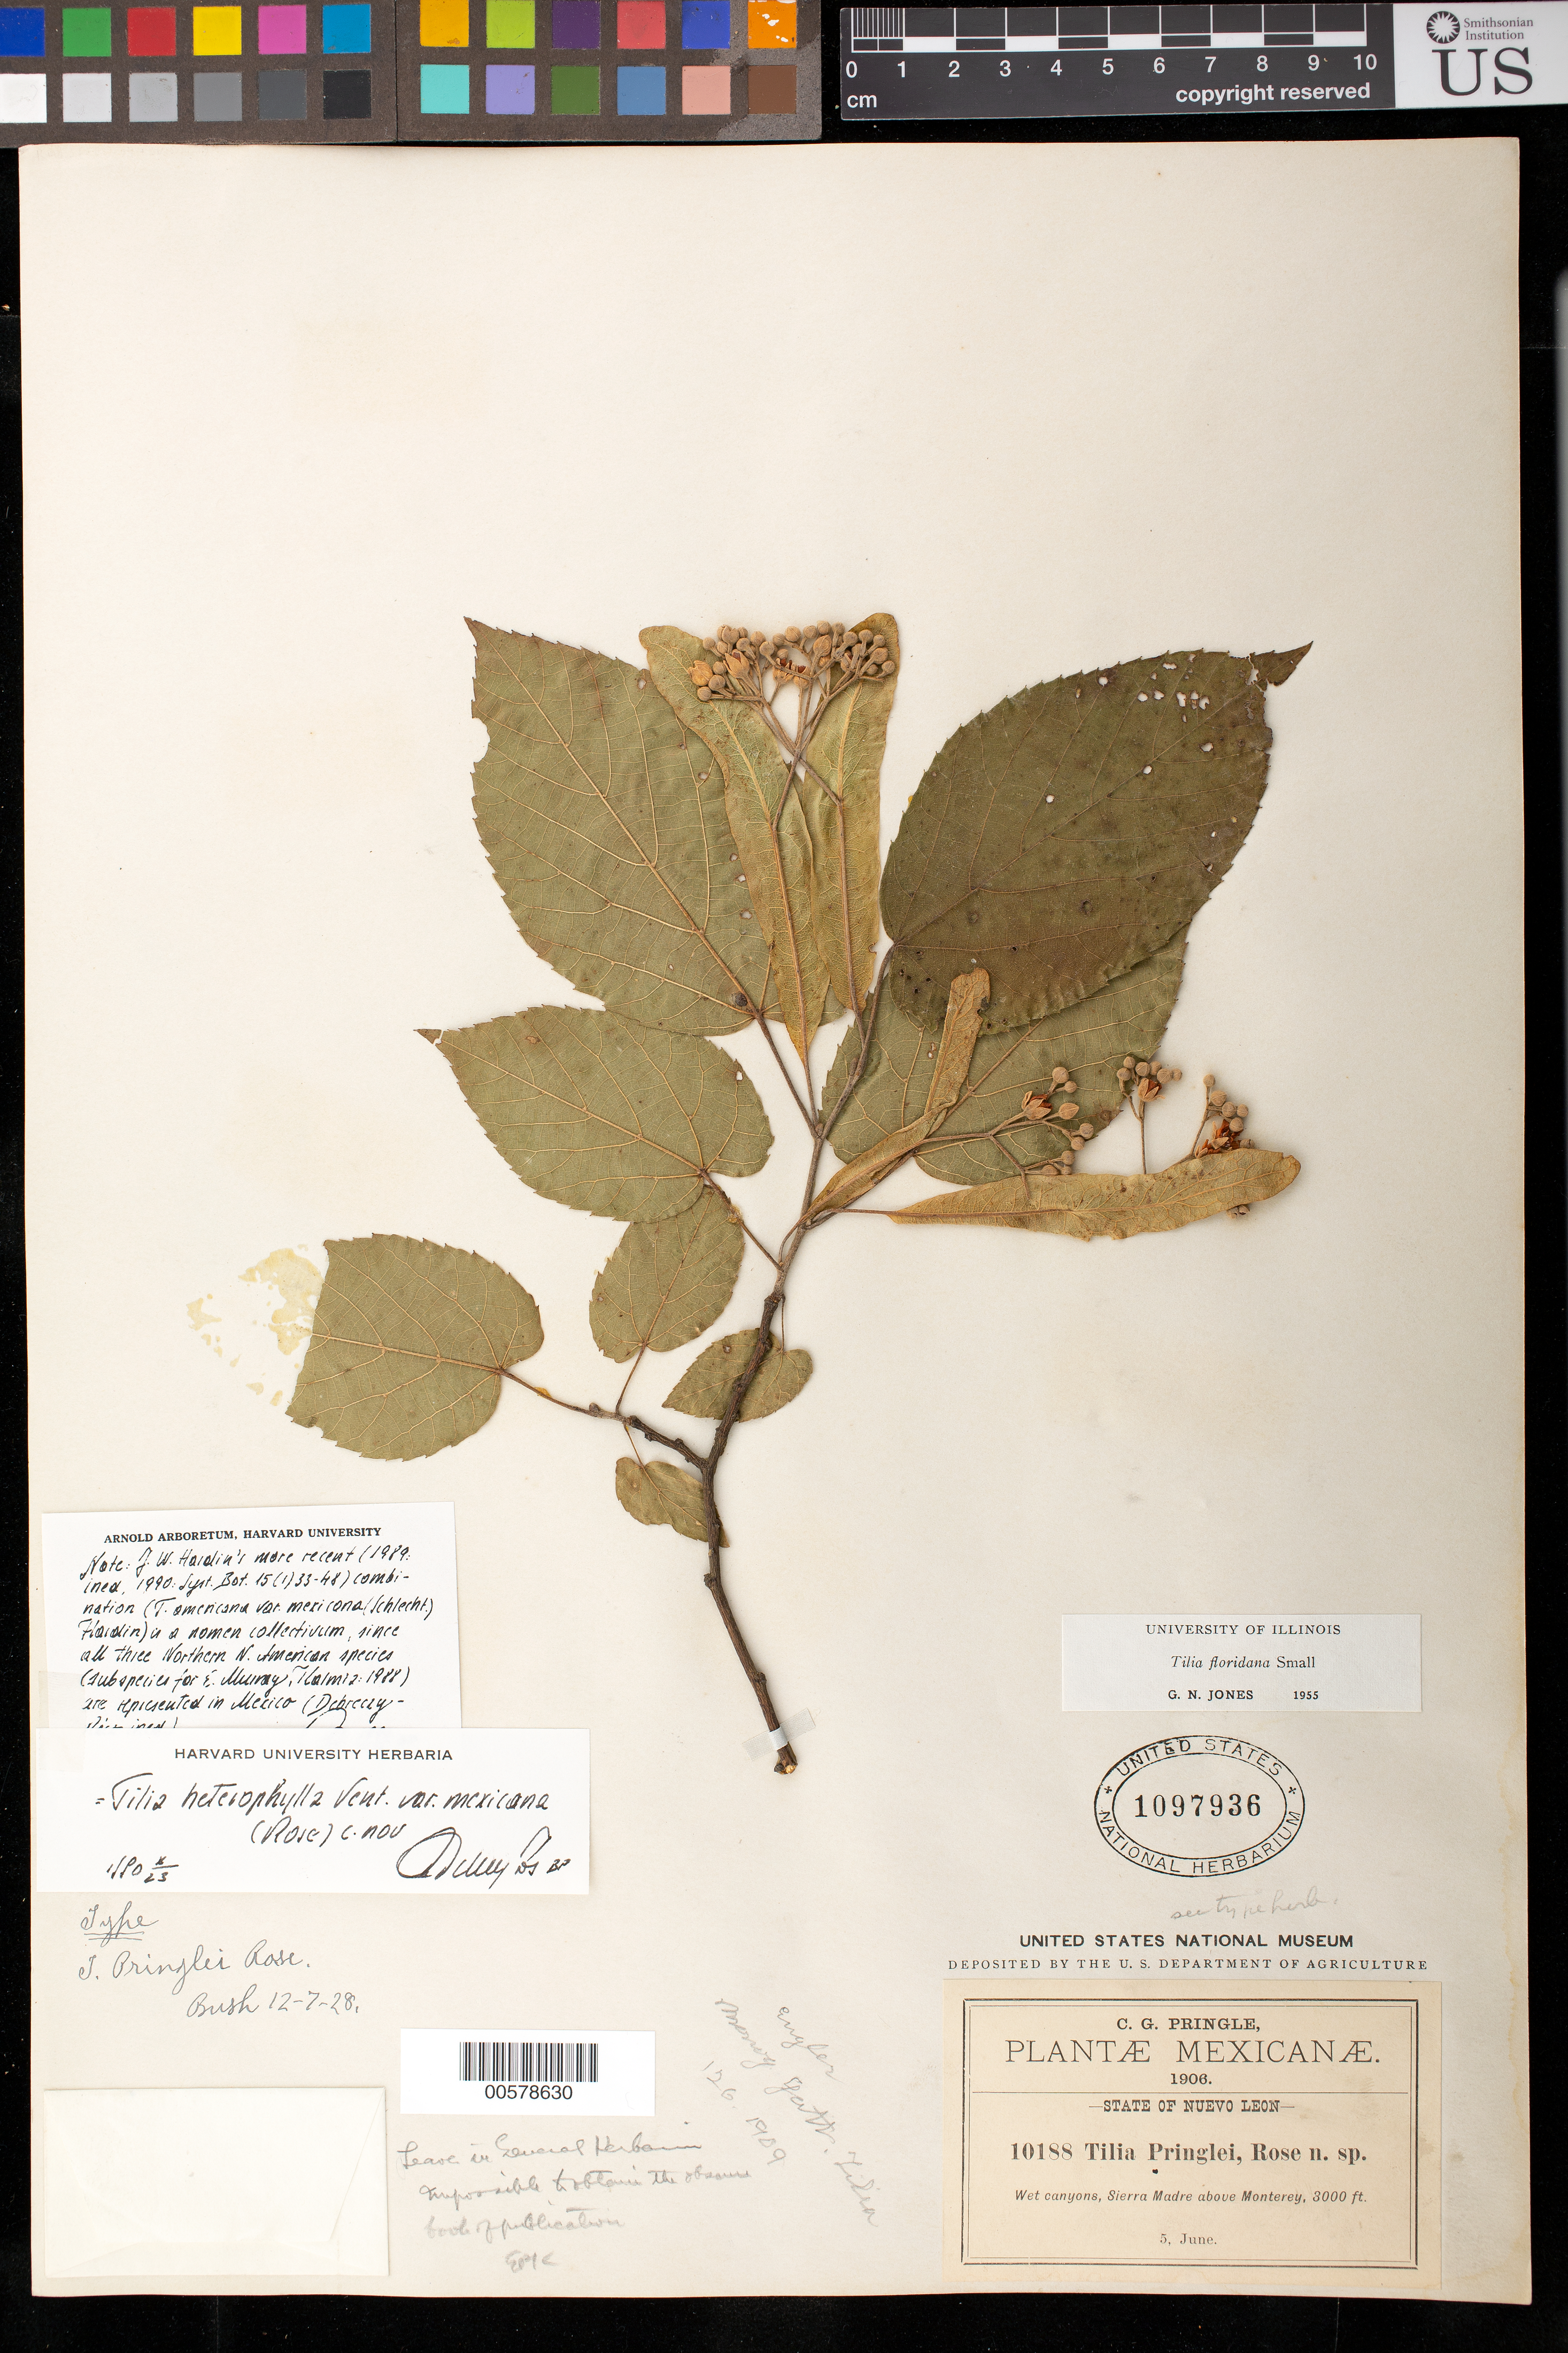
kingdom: Plantae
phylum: Tracheophyta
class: Magnoliopsida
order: Malvales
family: Malvaceae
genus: Tilia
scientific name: Tilia mexicana f. pringlei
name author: V. Engl.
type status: Isosyntype; Syntype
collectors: C. G. Pringle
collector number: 10188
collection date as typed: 05 Jun 1906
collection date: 1906-06-05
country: Mexico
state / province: Nuevo León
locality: Sierra Madre above Monterey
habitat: Wet canyons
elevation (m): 914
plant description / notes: Protologue, "..."TYPE, U.S.N.H. sheets Nos. 1097936 and 462232". Bush annotated both sheets as "Type". As these sheets are both explicitly cited but not cross-annotated as 2 sheets of a single specimen, they are here considered syntypes. Nomenclatural note: Bush cites "T. mexicana Houghii forma Pringlei (Rose) Engler" in synonymy; Engler's name was a new taxon (not a combination) and Bush's name, published at a different rank, appears to be valid and legitimate as a new taxon in its own right (rather than a new rank and new combination). Note also that V. Engler's name (T. mexicana f. pringlei) may be a nom. illeg. as it apparently includes the type of the species (T. mexicana Schltdl. included in synonymy under this forma).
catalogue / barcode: US 1097936